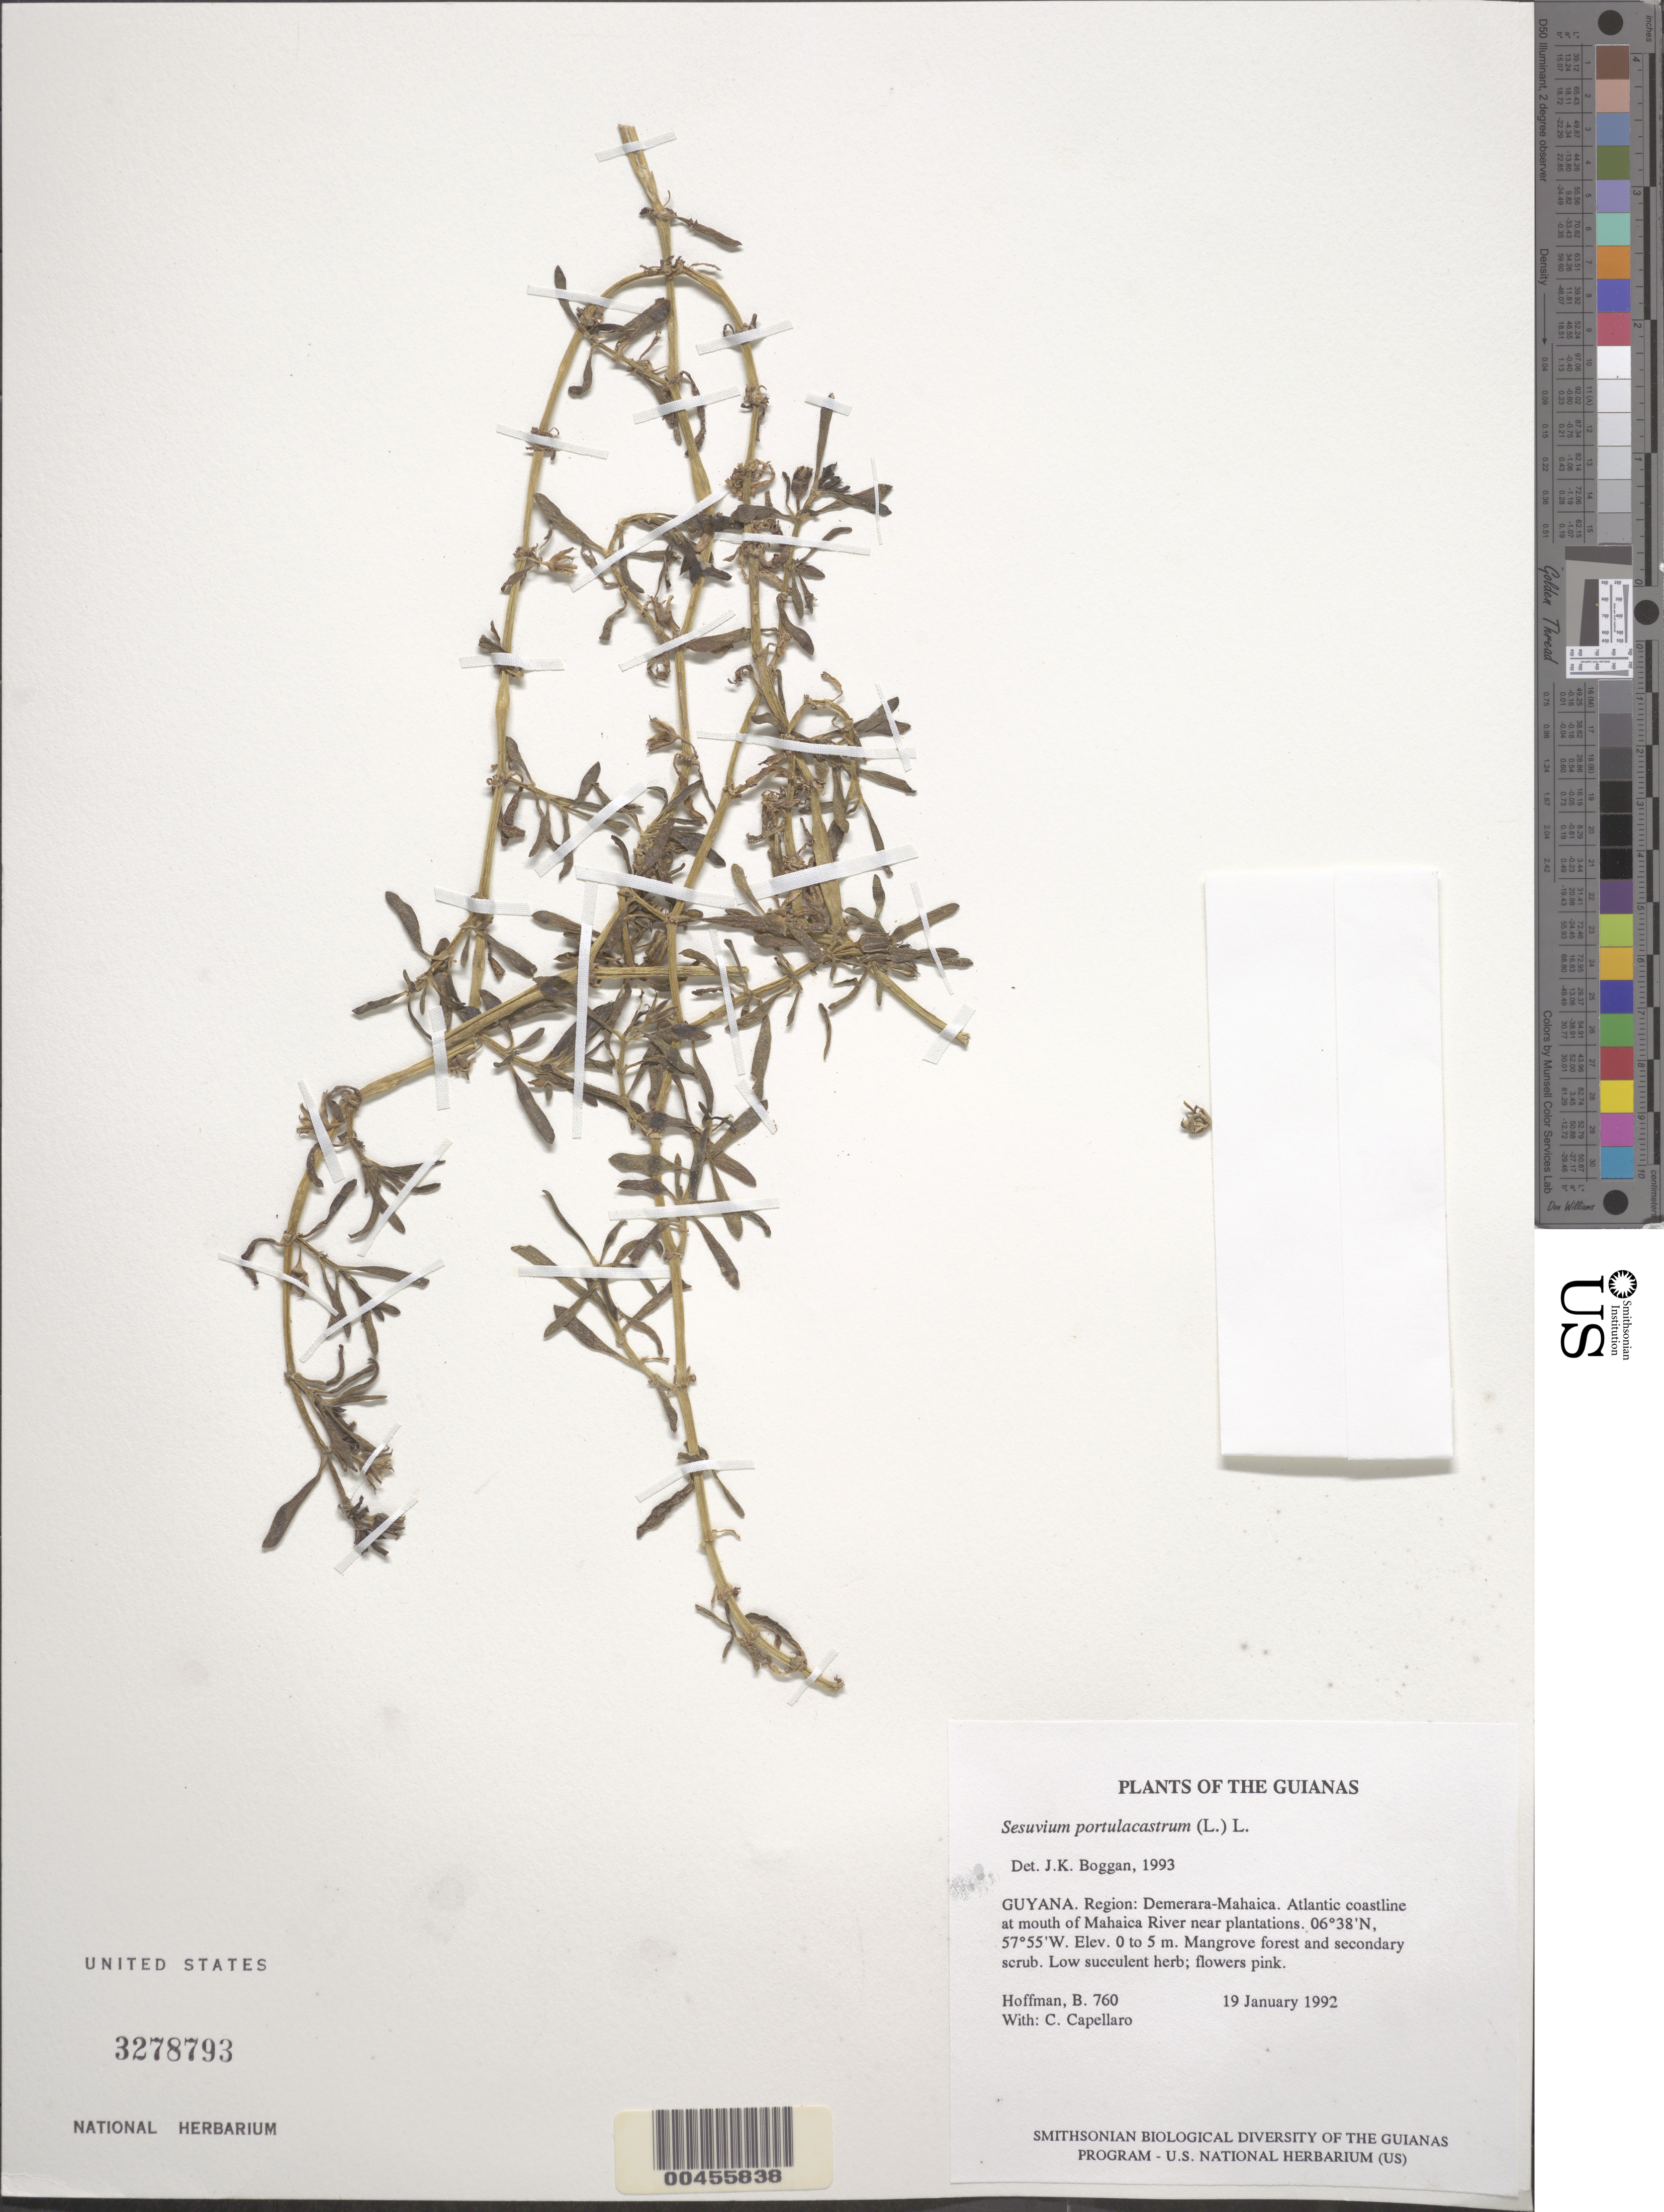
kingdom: Plantae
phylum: Tracheophyta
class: Magnoliopsida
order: Caryophyllales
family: Aizoaceae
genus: Sesuvium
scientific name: Sesuvium portulacastrum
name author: (L.) L.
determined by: Boggan, J. K., (US), NMNH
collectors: B. Hoffman & C. Capellaro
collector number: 760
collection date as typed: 19 January 1992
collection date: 1992-01-19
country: Guyana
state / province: Demerara-Mahaica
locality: Atlantic coastline at mouth of Mahaica River near plantations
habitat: Mangrove forest and secondary scrub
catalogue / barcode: US 3278793